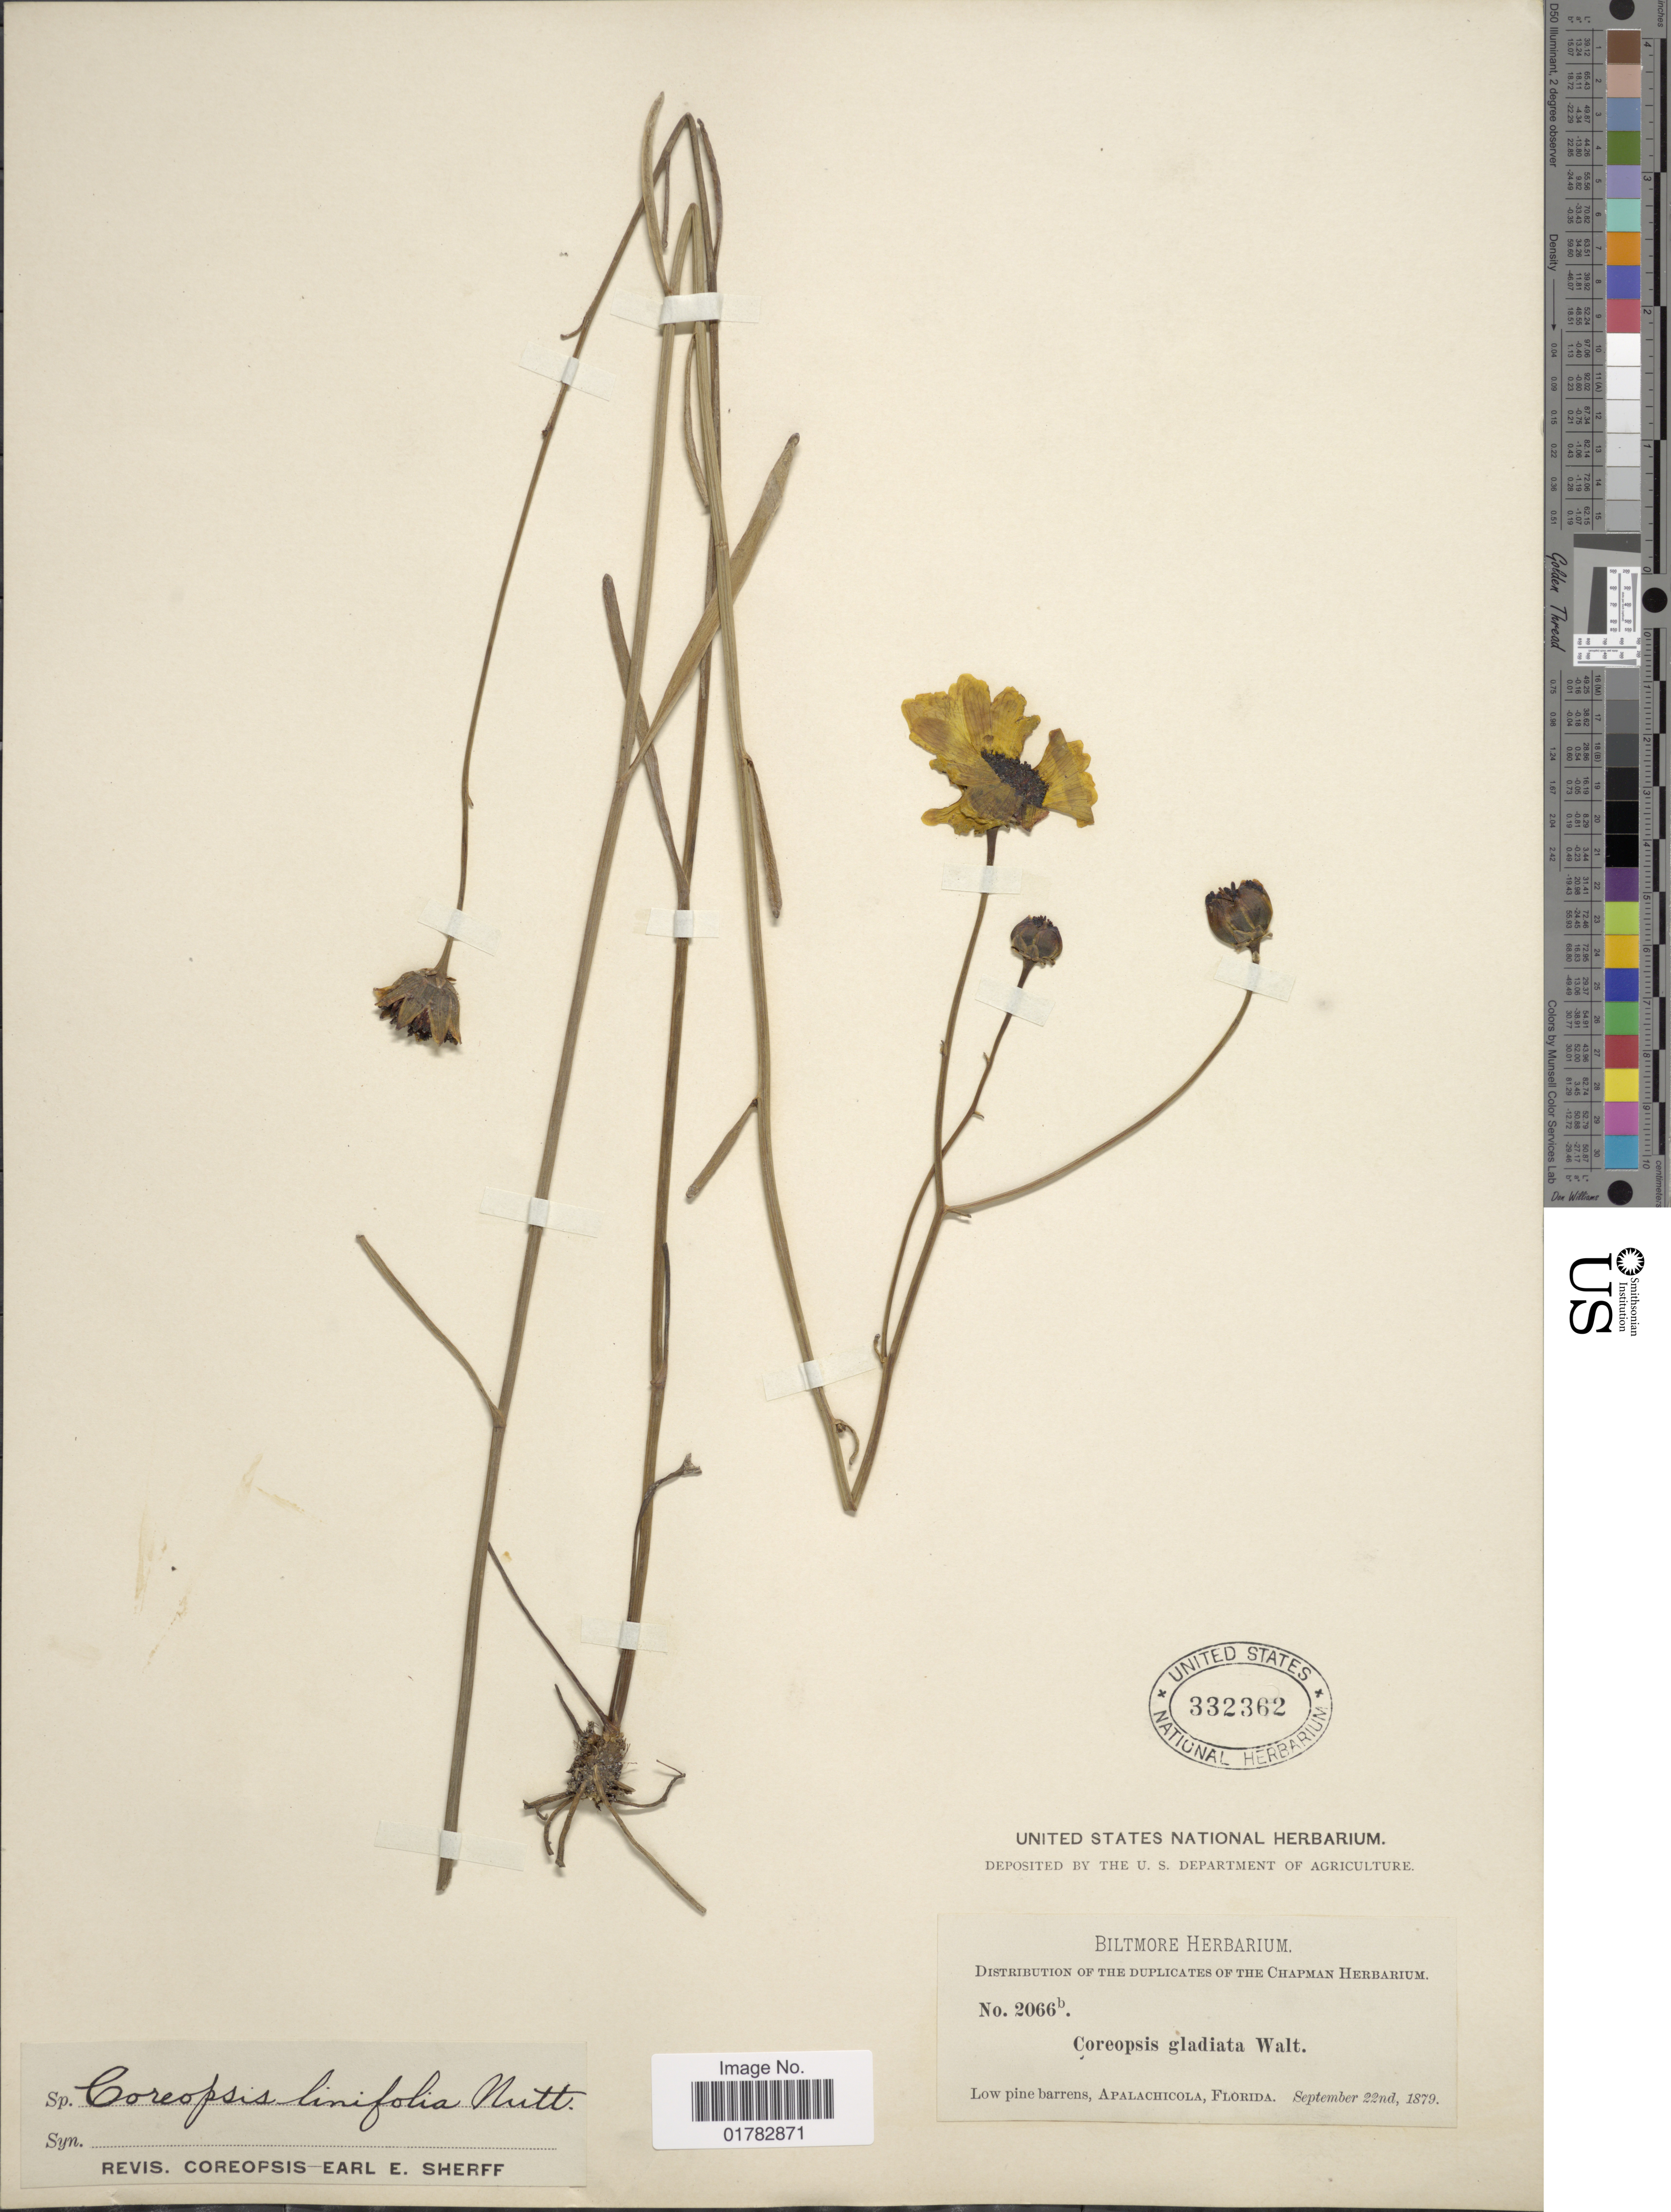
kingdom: Plantae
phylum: Tracheophyta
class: Magnoliopsida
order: Asterales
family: Asteraceae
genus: Coreopsis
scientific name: Coreopsis linifolia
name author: Nutt.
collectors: ex herb. Biltmore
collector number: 2066b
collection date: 1879-09-22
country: United States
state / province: Florida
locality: Low pine barrens, Apalachicola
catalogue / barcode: US 332362